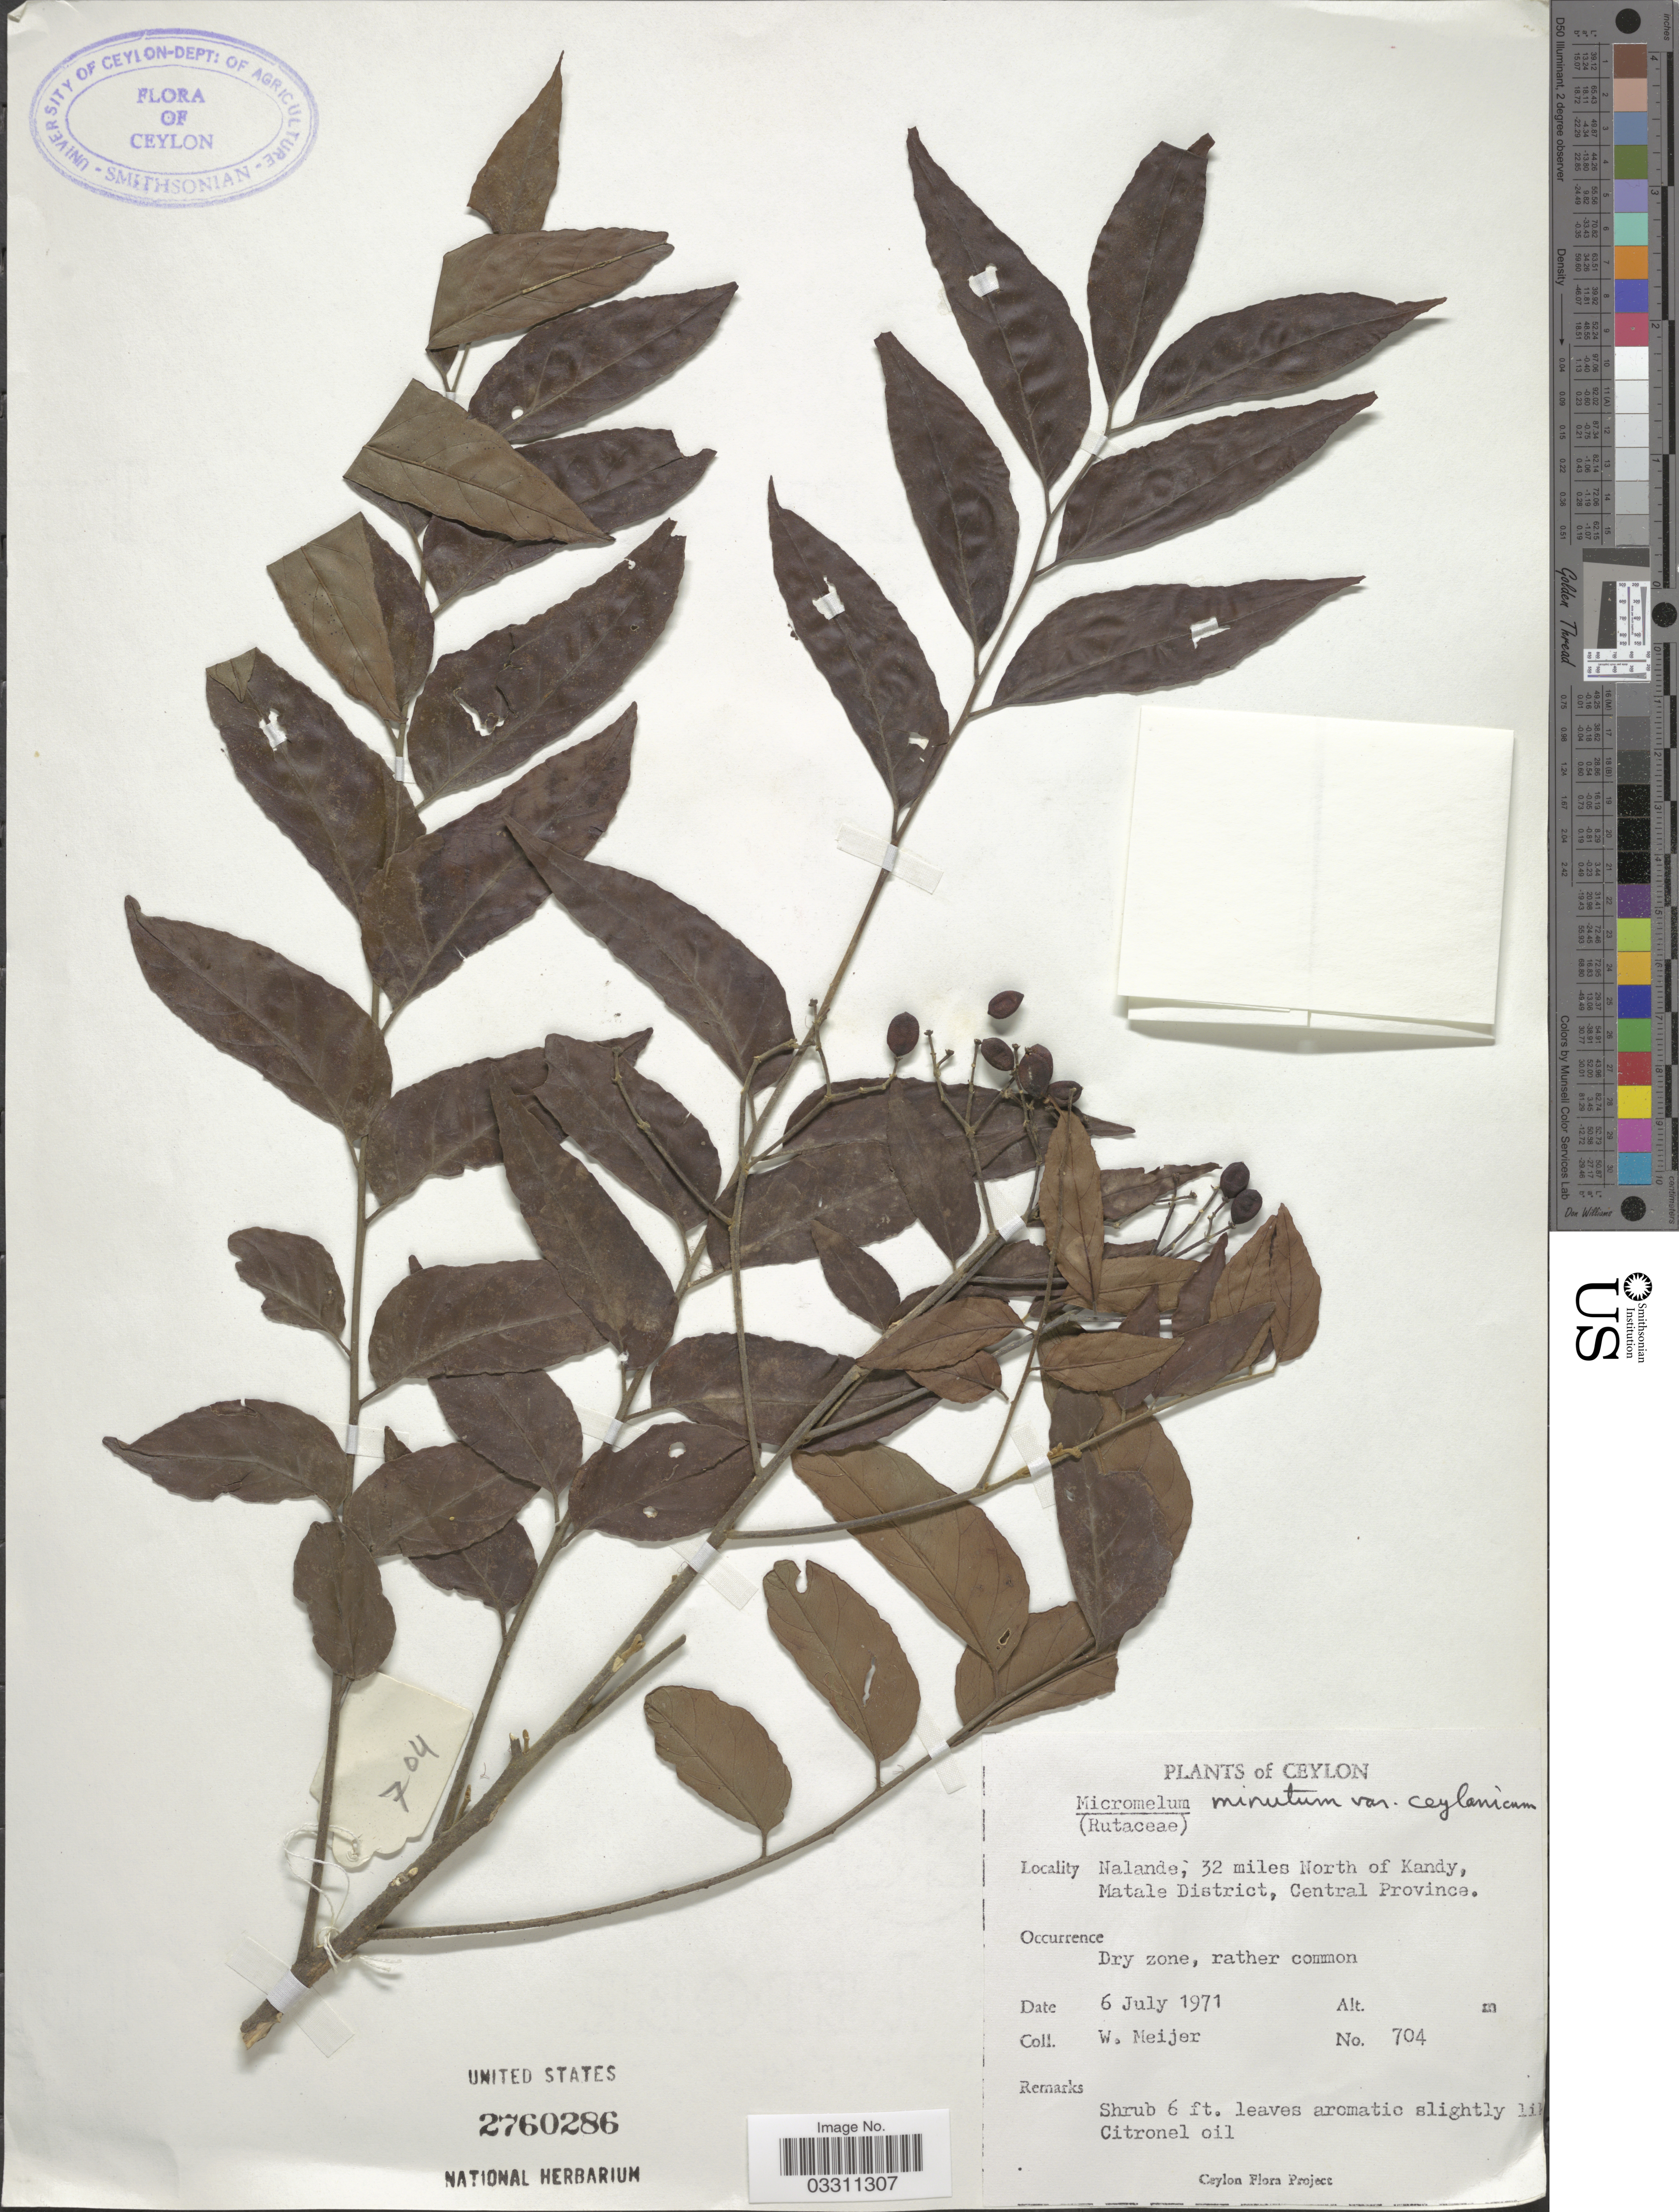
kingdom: Plantae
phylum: Tracheophyta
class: Magnoliopsida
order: Sapindales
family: Rutaceae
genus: Micromelum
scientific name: Micromelum minutum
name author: (G. Forst.) Wight & Arn.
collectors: W. Meijer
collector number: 704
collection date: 1971-07-06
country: Sri Lanka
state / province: Central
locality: Ceylon. Nalande, 32 miles North of Kandy, Matale District.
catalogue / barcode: US 2760286